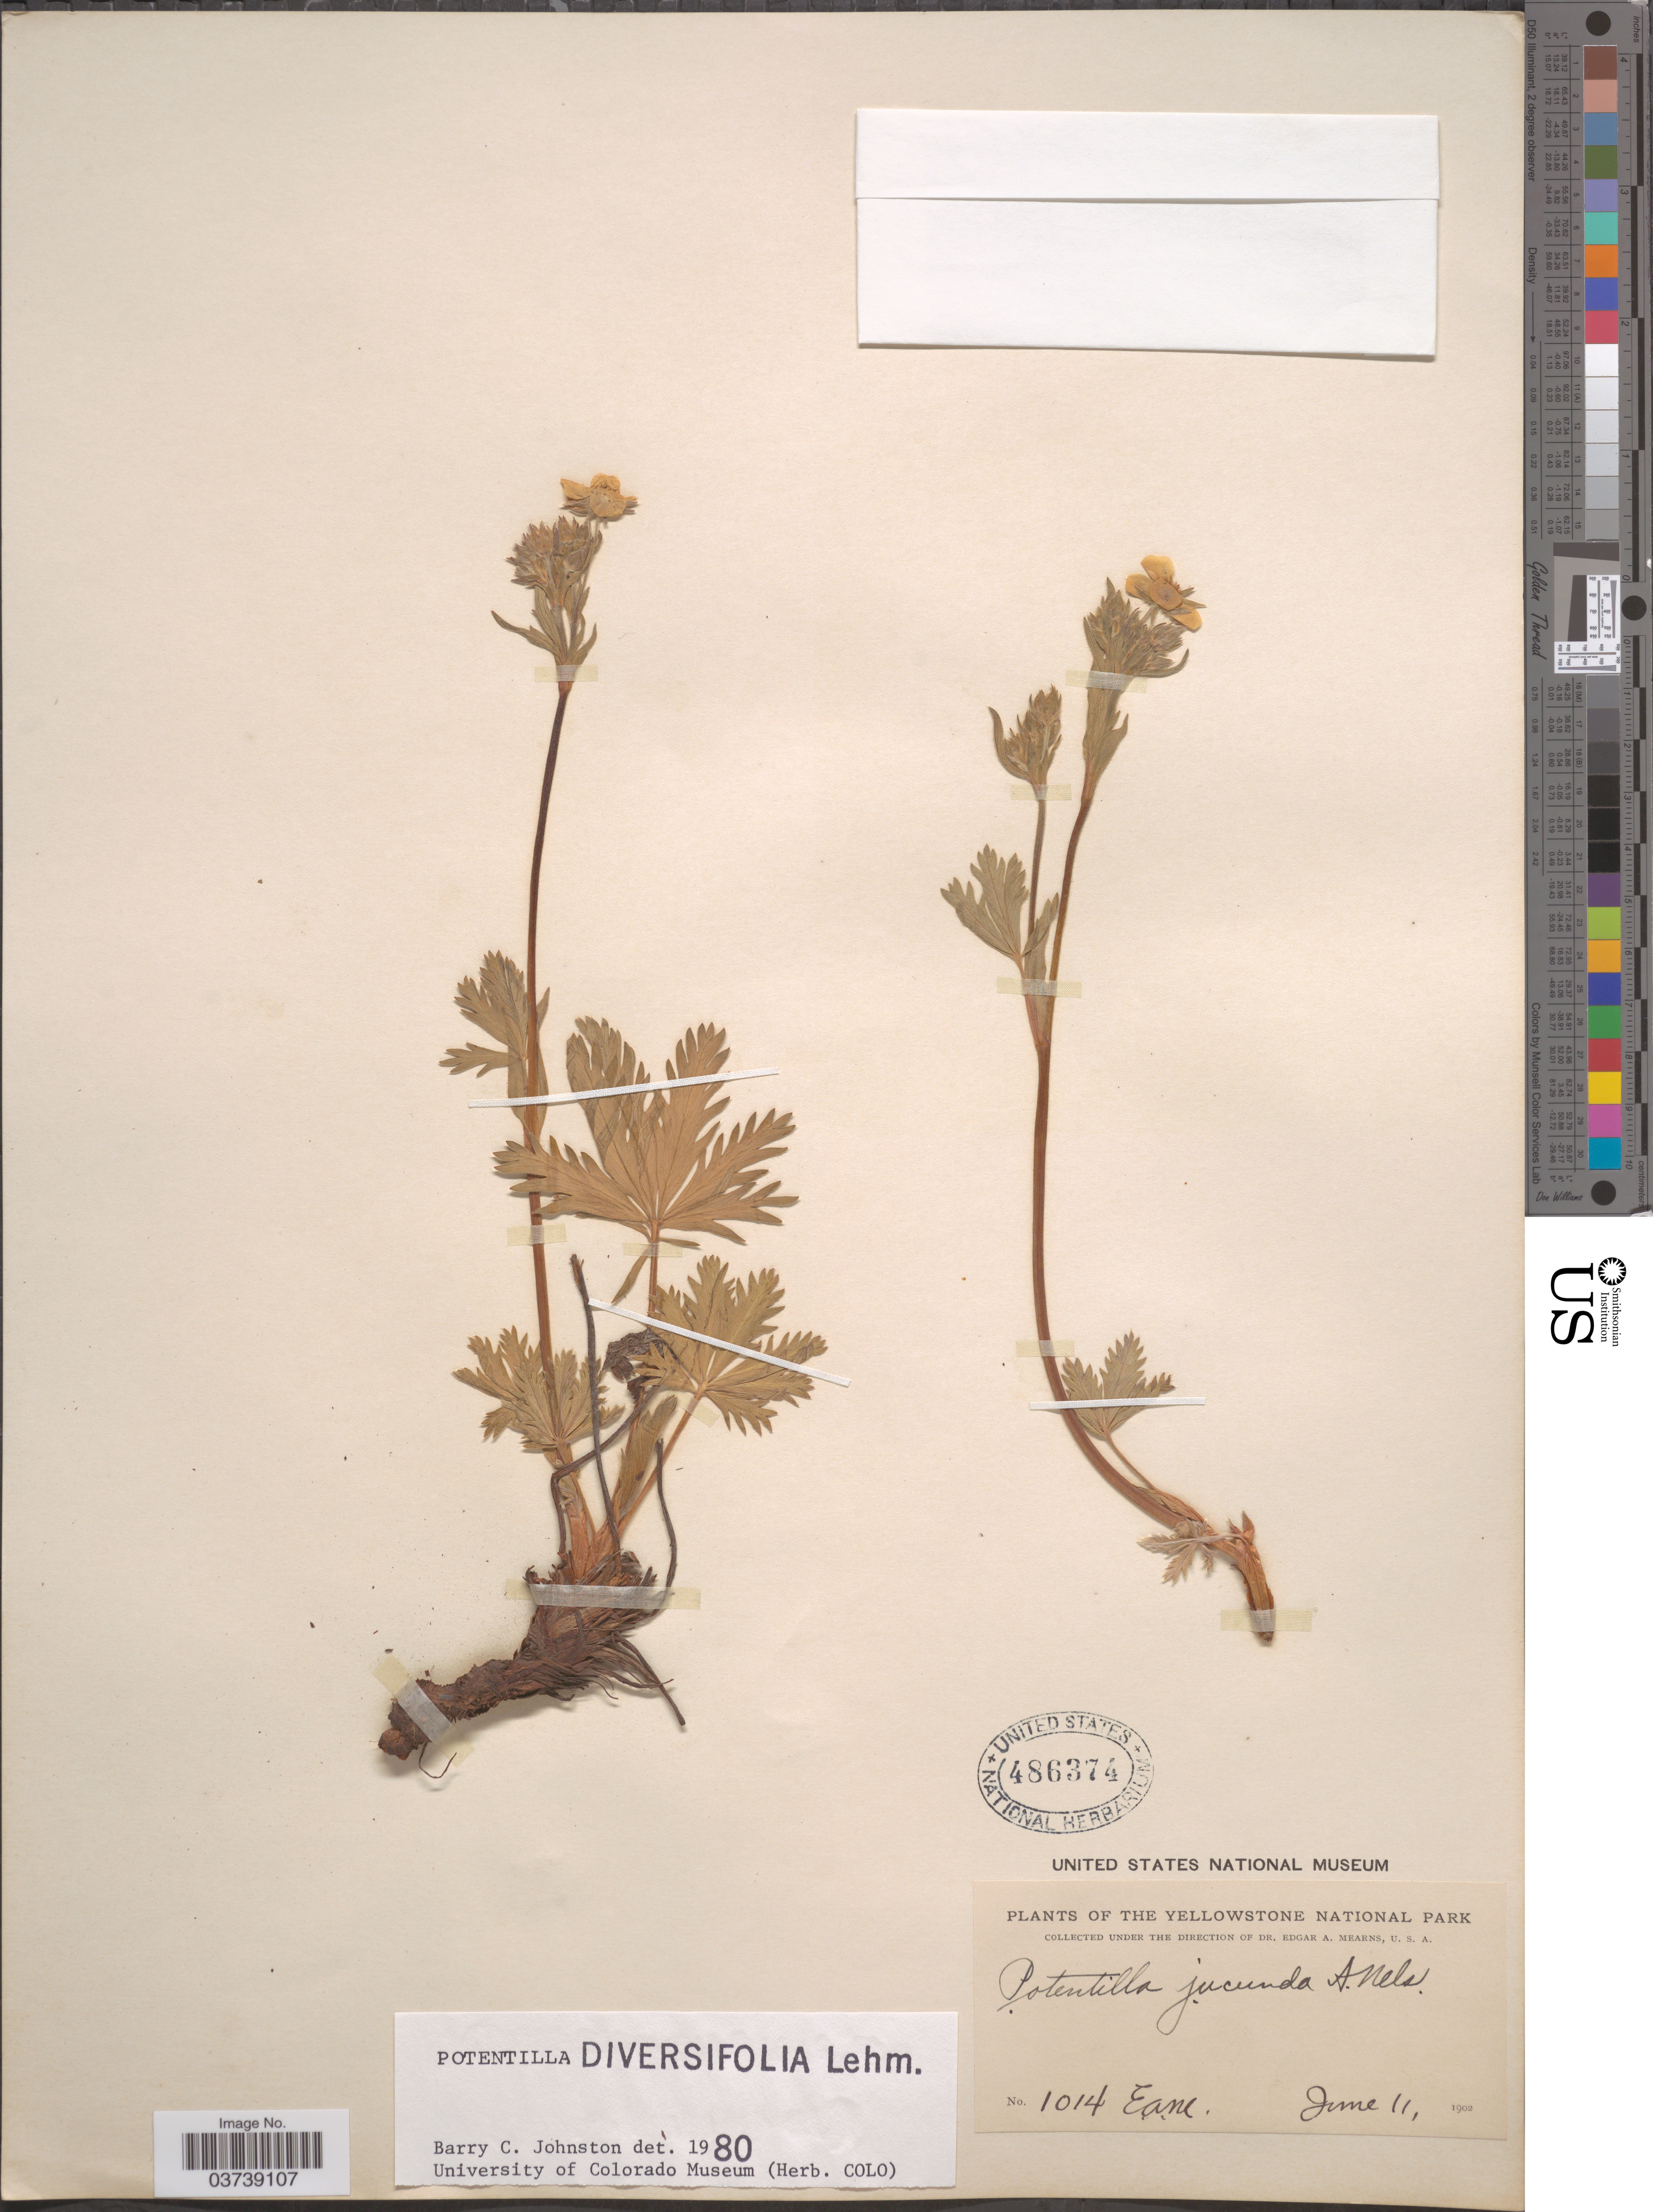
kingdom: Plantae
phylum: Tracheophyta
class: Magnoliopsida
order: Rosales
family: Rosaceae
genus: Potentilla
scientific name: Potentilla diversifolia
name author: Lehm.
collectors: E. A. Mearns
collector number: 1014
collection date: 1902-06-11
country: United States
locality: Yellowstone National Park.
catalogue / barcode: US 486374